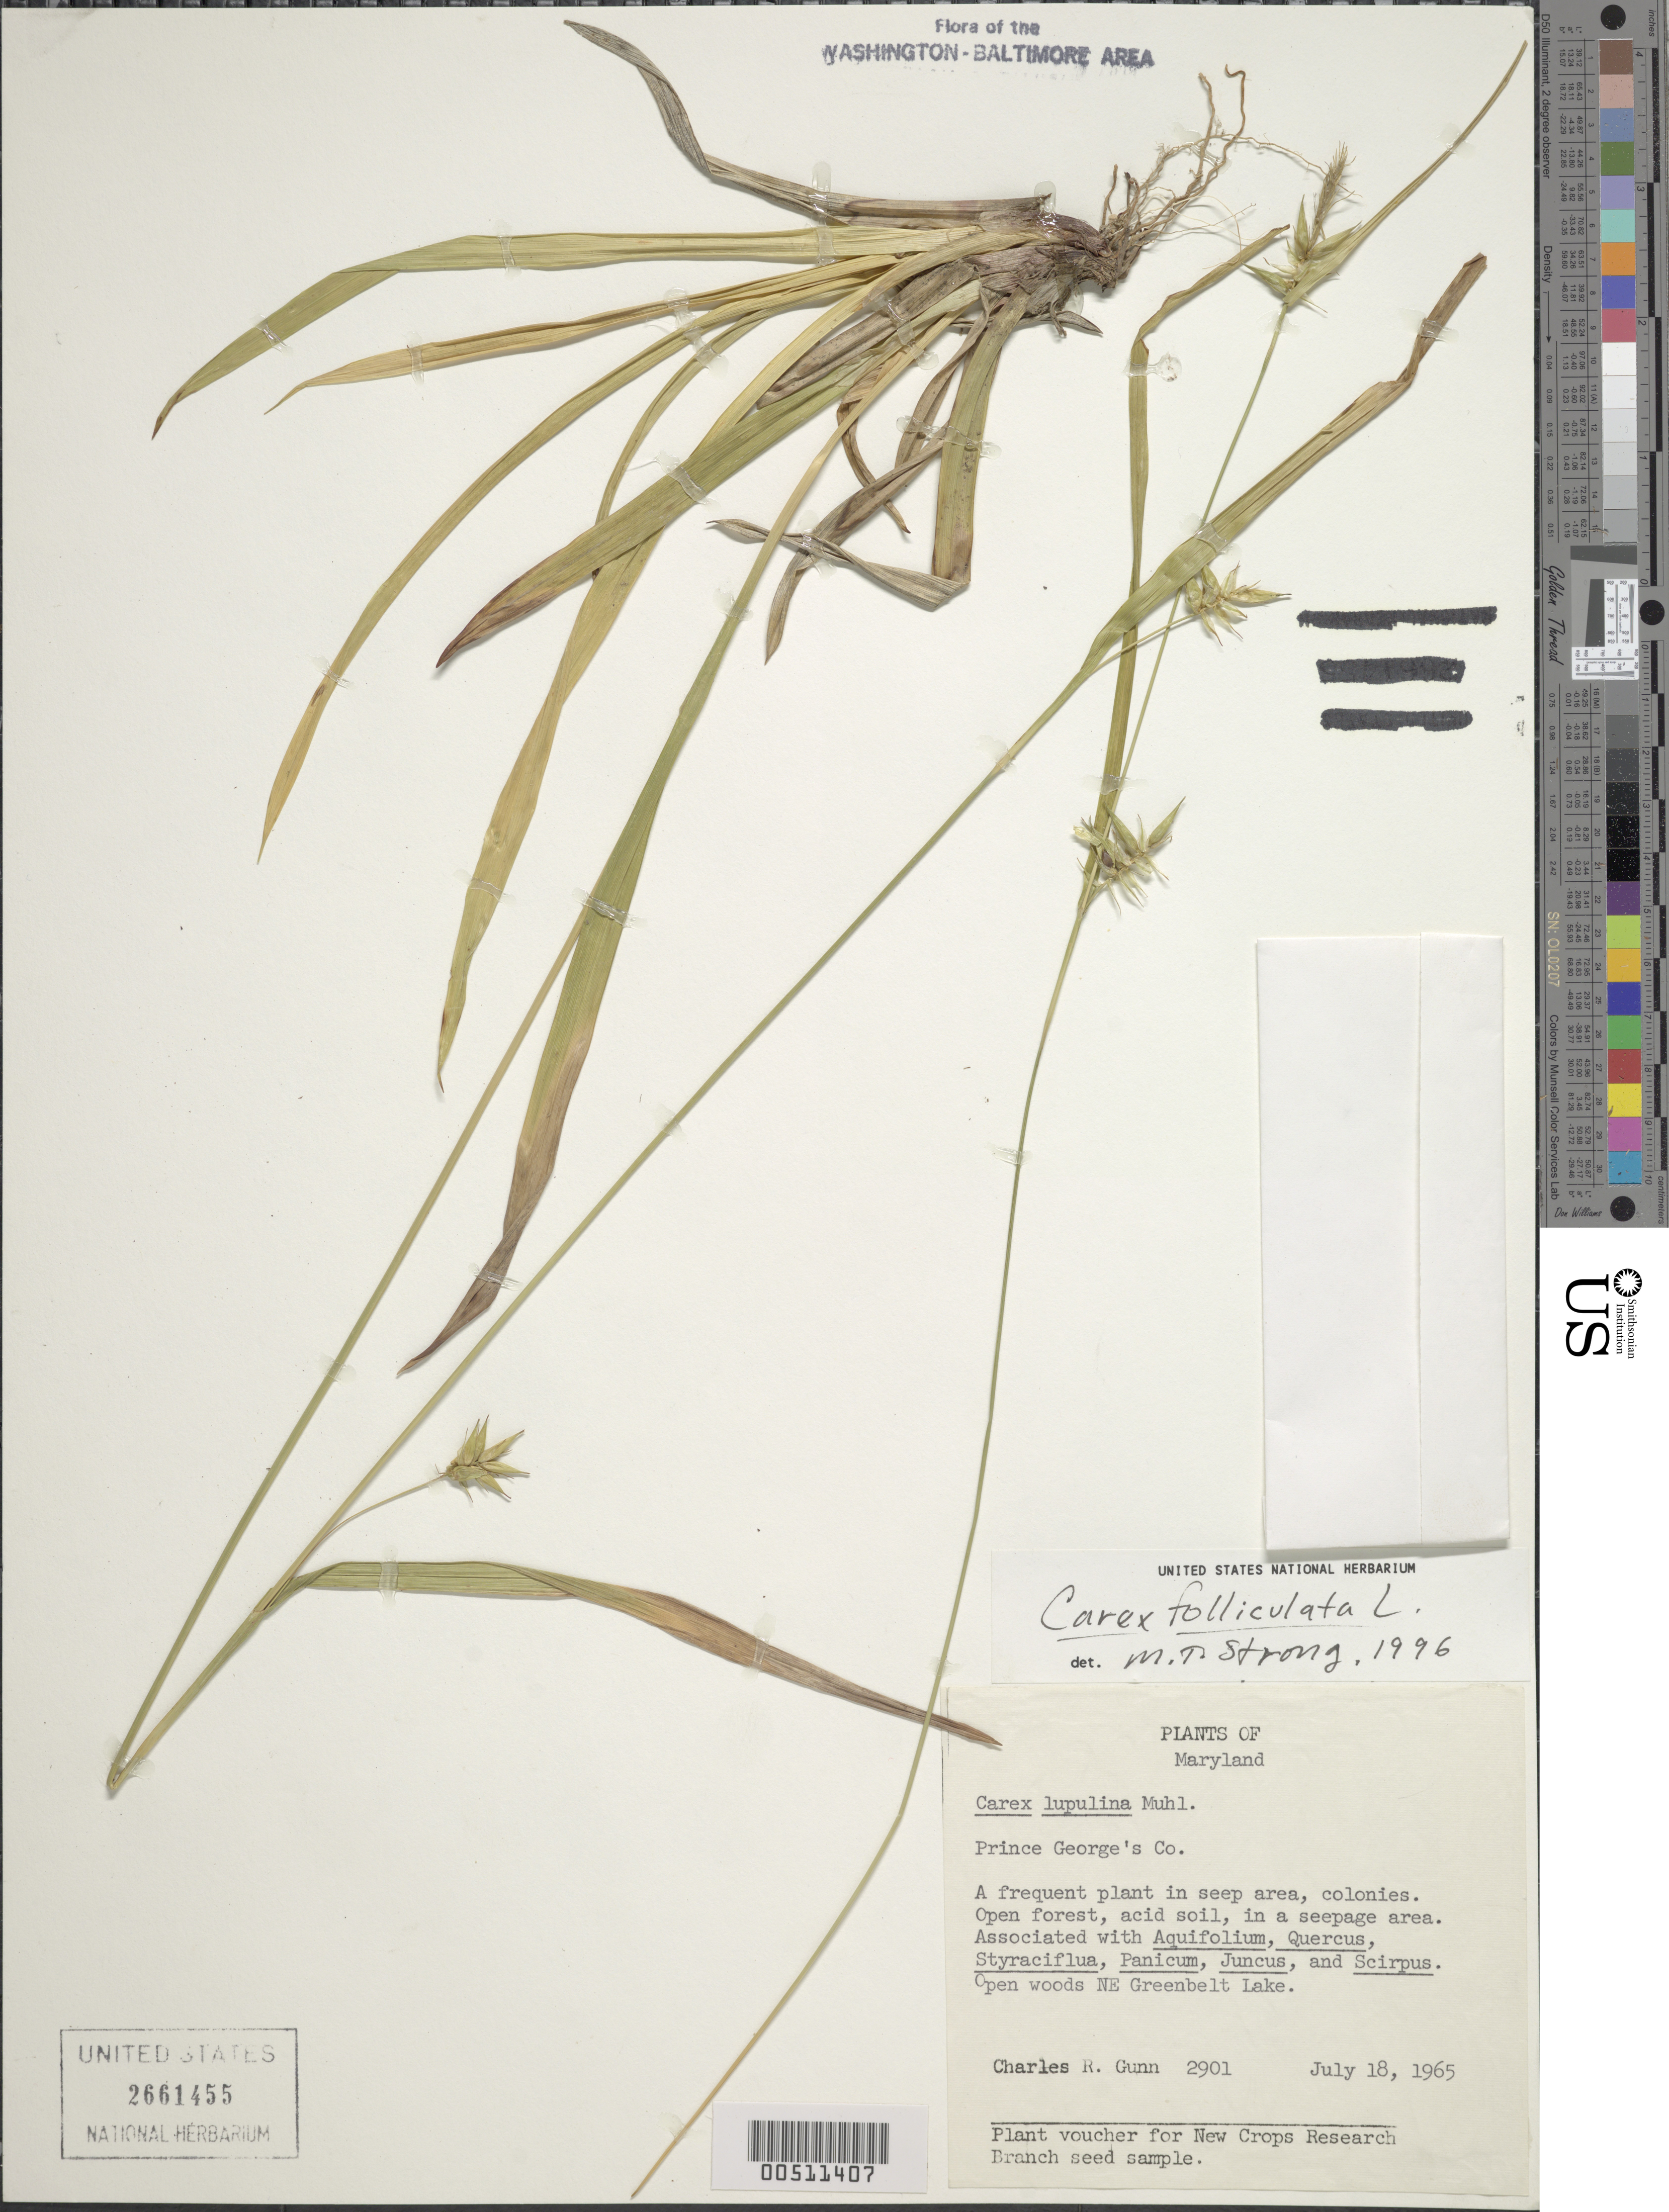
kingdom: Plantae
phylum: Tracheophyta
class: Liliopsida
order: Poales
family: Cyperaceae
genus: Carex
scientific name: Carex folliculata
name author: L.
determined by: Strong, M. T., (US), Smithsonian Institution - National Museum of Natural History (UNITED STATES)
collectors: C. R. Gunn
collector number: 2901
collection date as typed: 18 Jul 1965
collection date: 1965-07-18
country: United States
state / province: Maryland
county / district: Prince George's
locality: NE Greenbelt Lake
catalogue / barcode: US 2661455